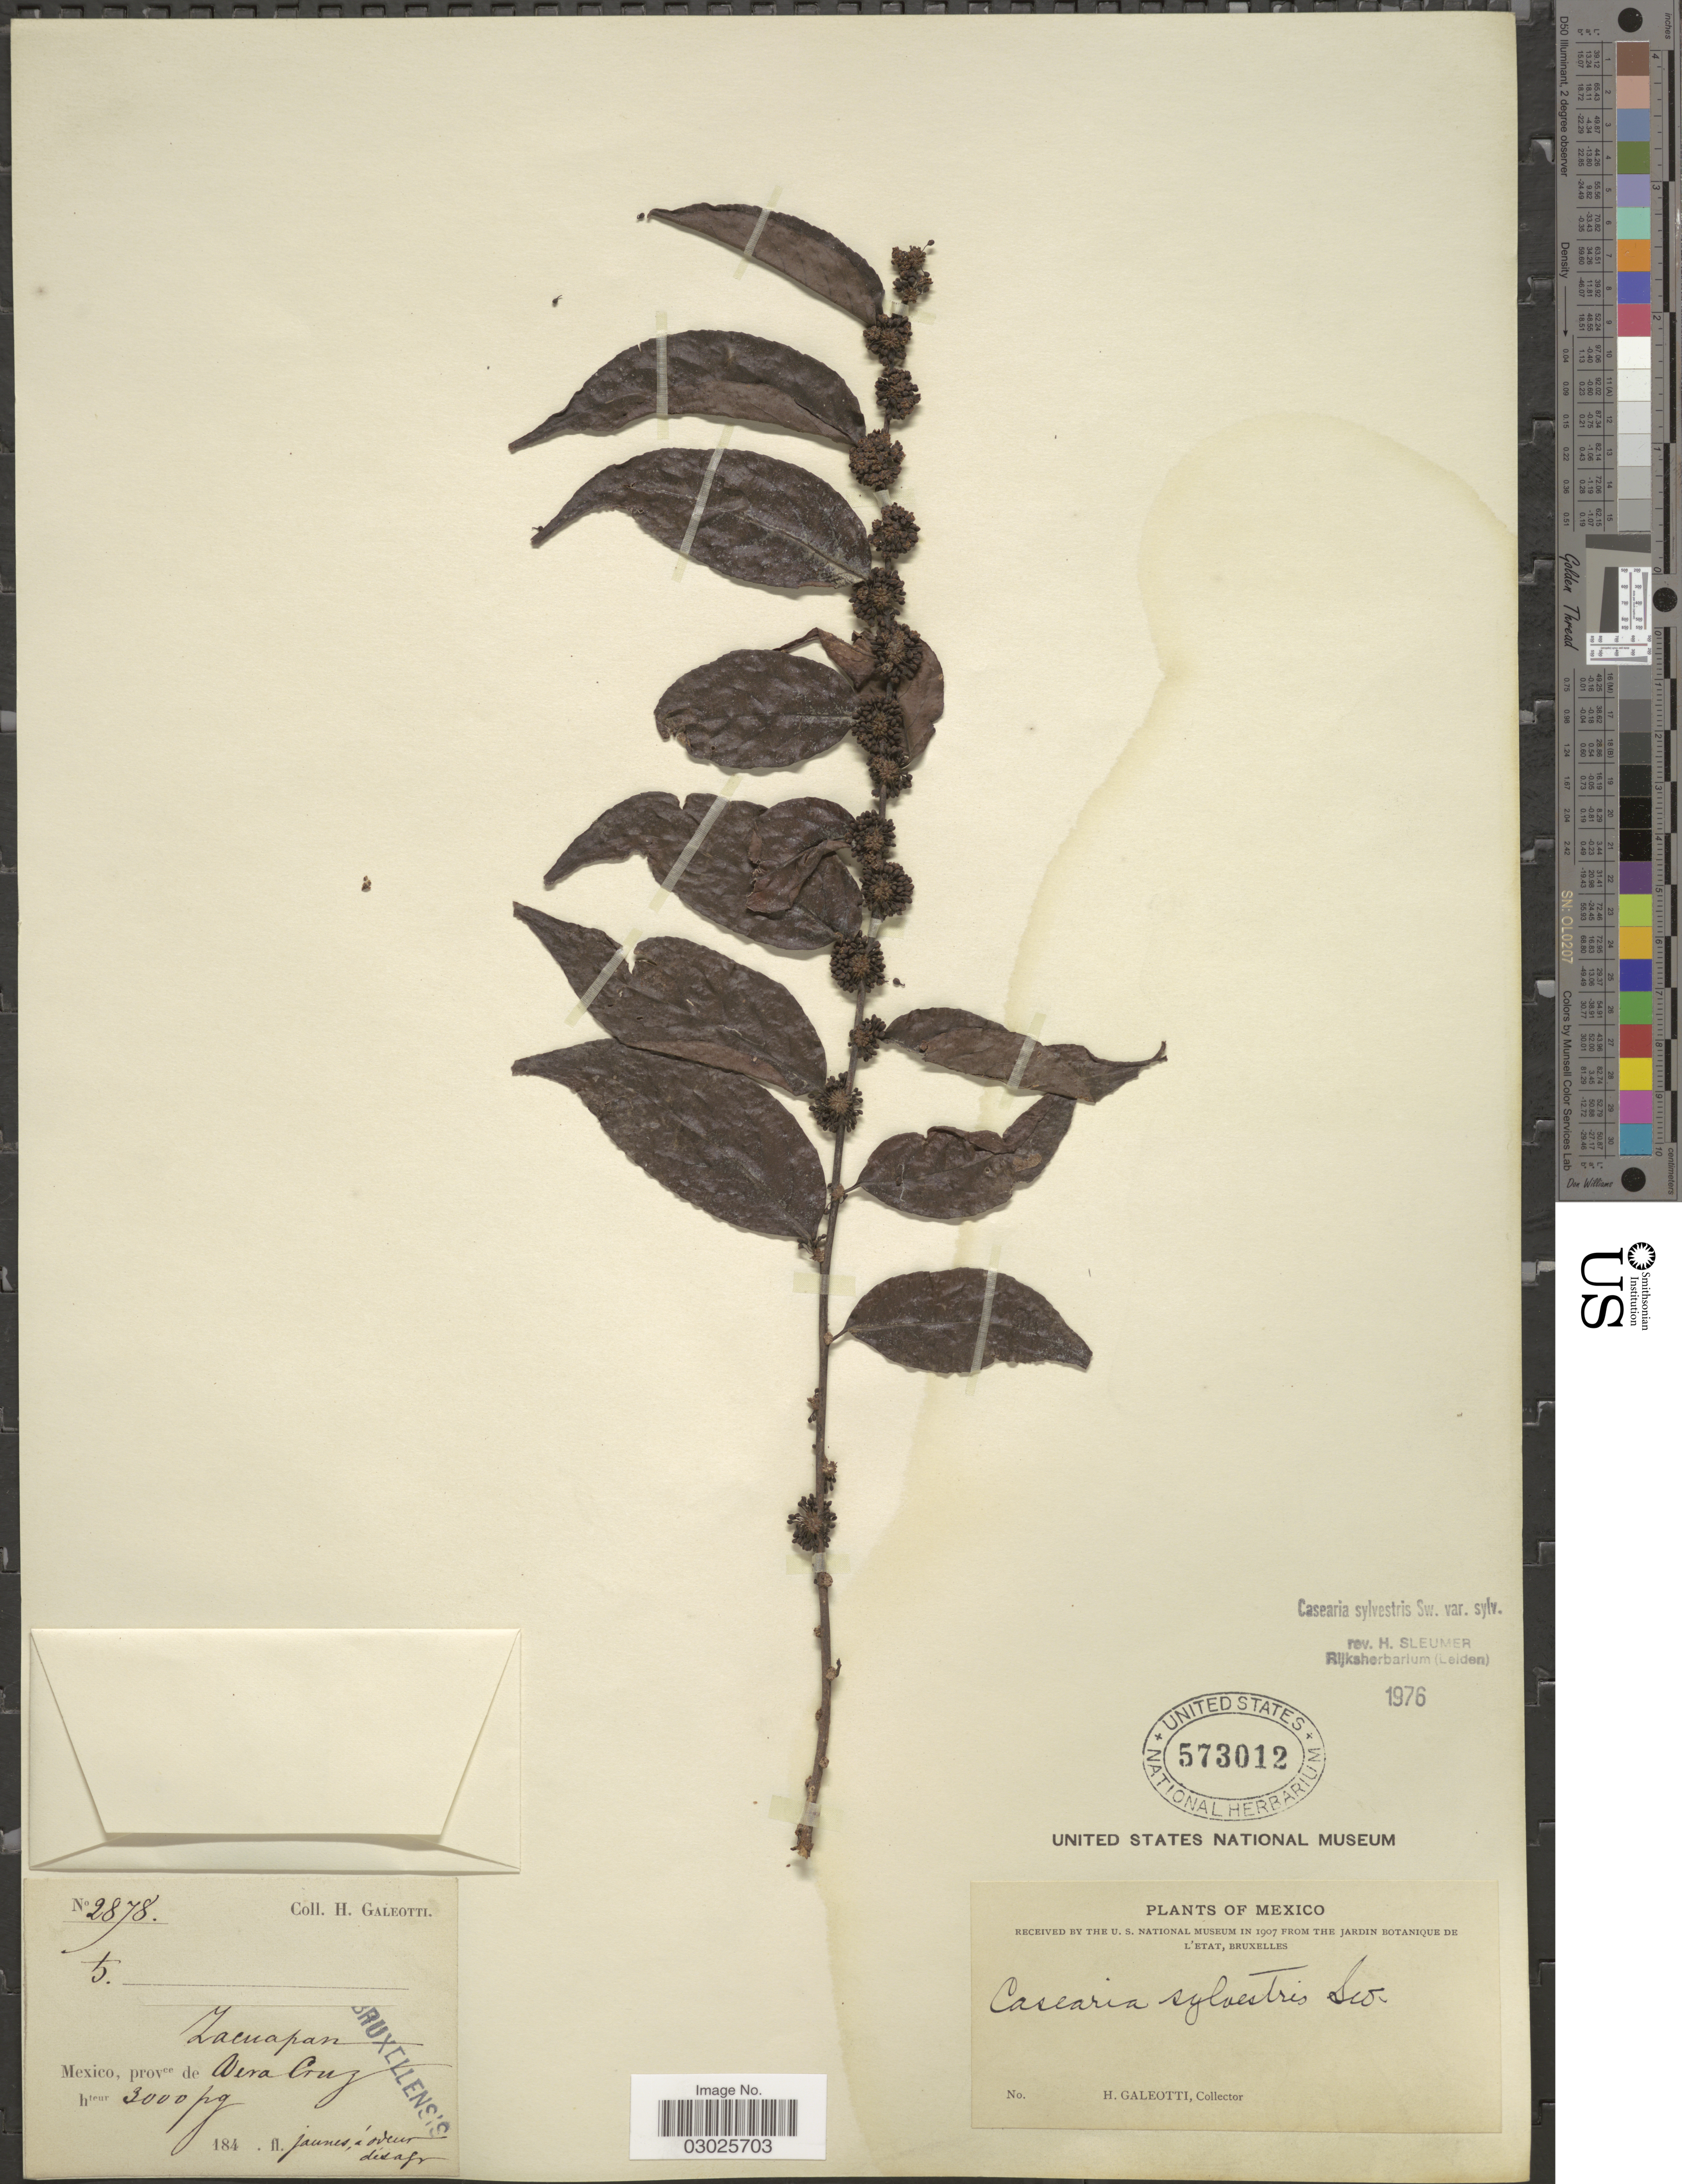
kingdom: Plantae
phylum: Tracheophyta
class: Magnoliopsida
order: Malpighiales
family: Salicaceae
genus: Casearia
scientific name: Casearia sylvestris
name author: Sw.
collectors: H. G. Galeotti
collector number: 2878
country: Mexico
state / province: Veracruz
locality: Zacuapan, provce de Vera Cruz.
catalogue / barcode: US 573012